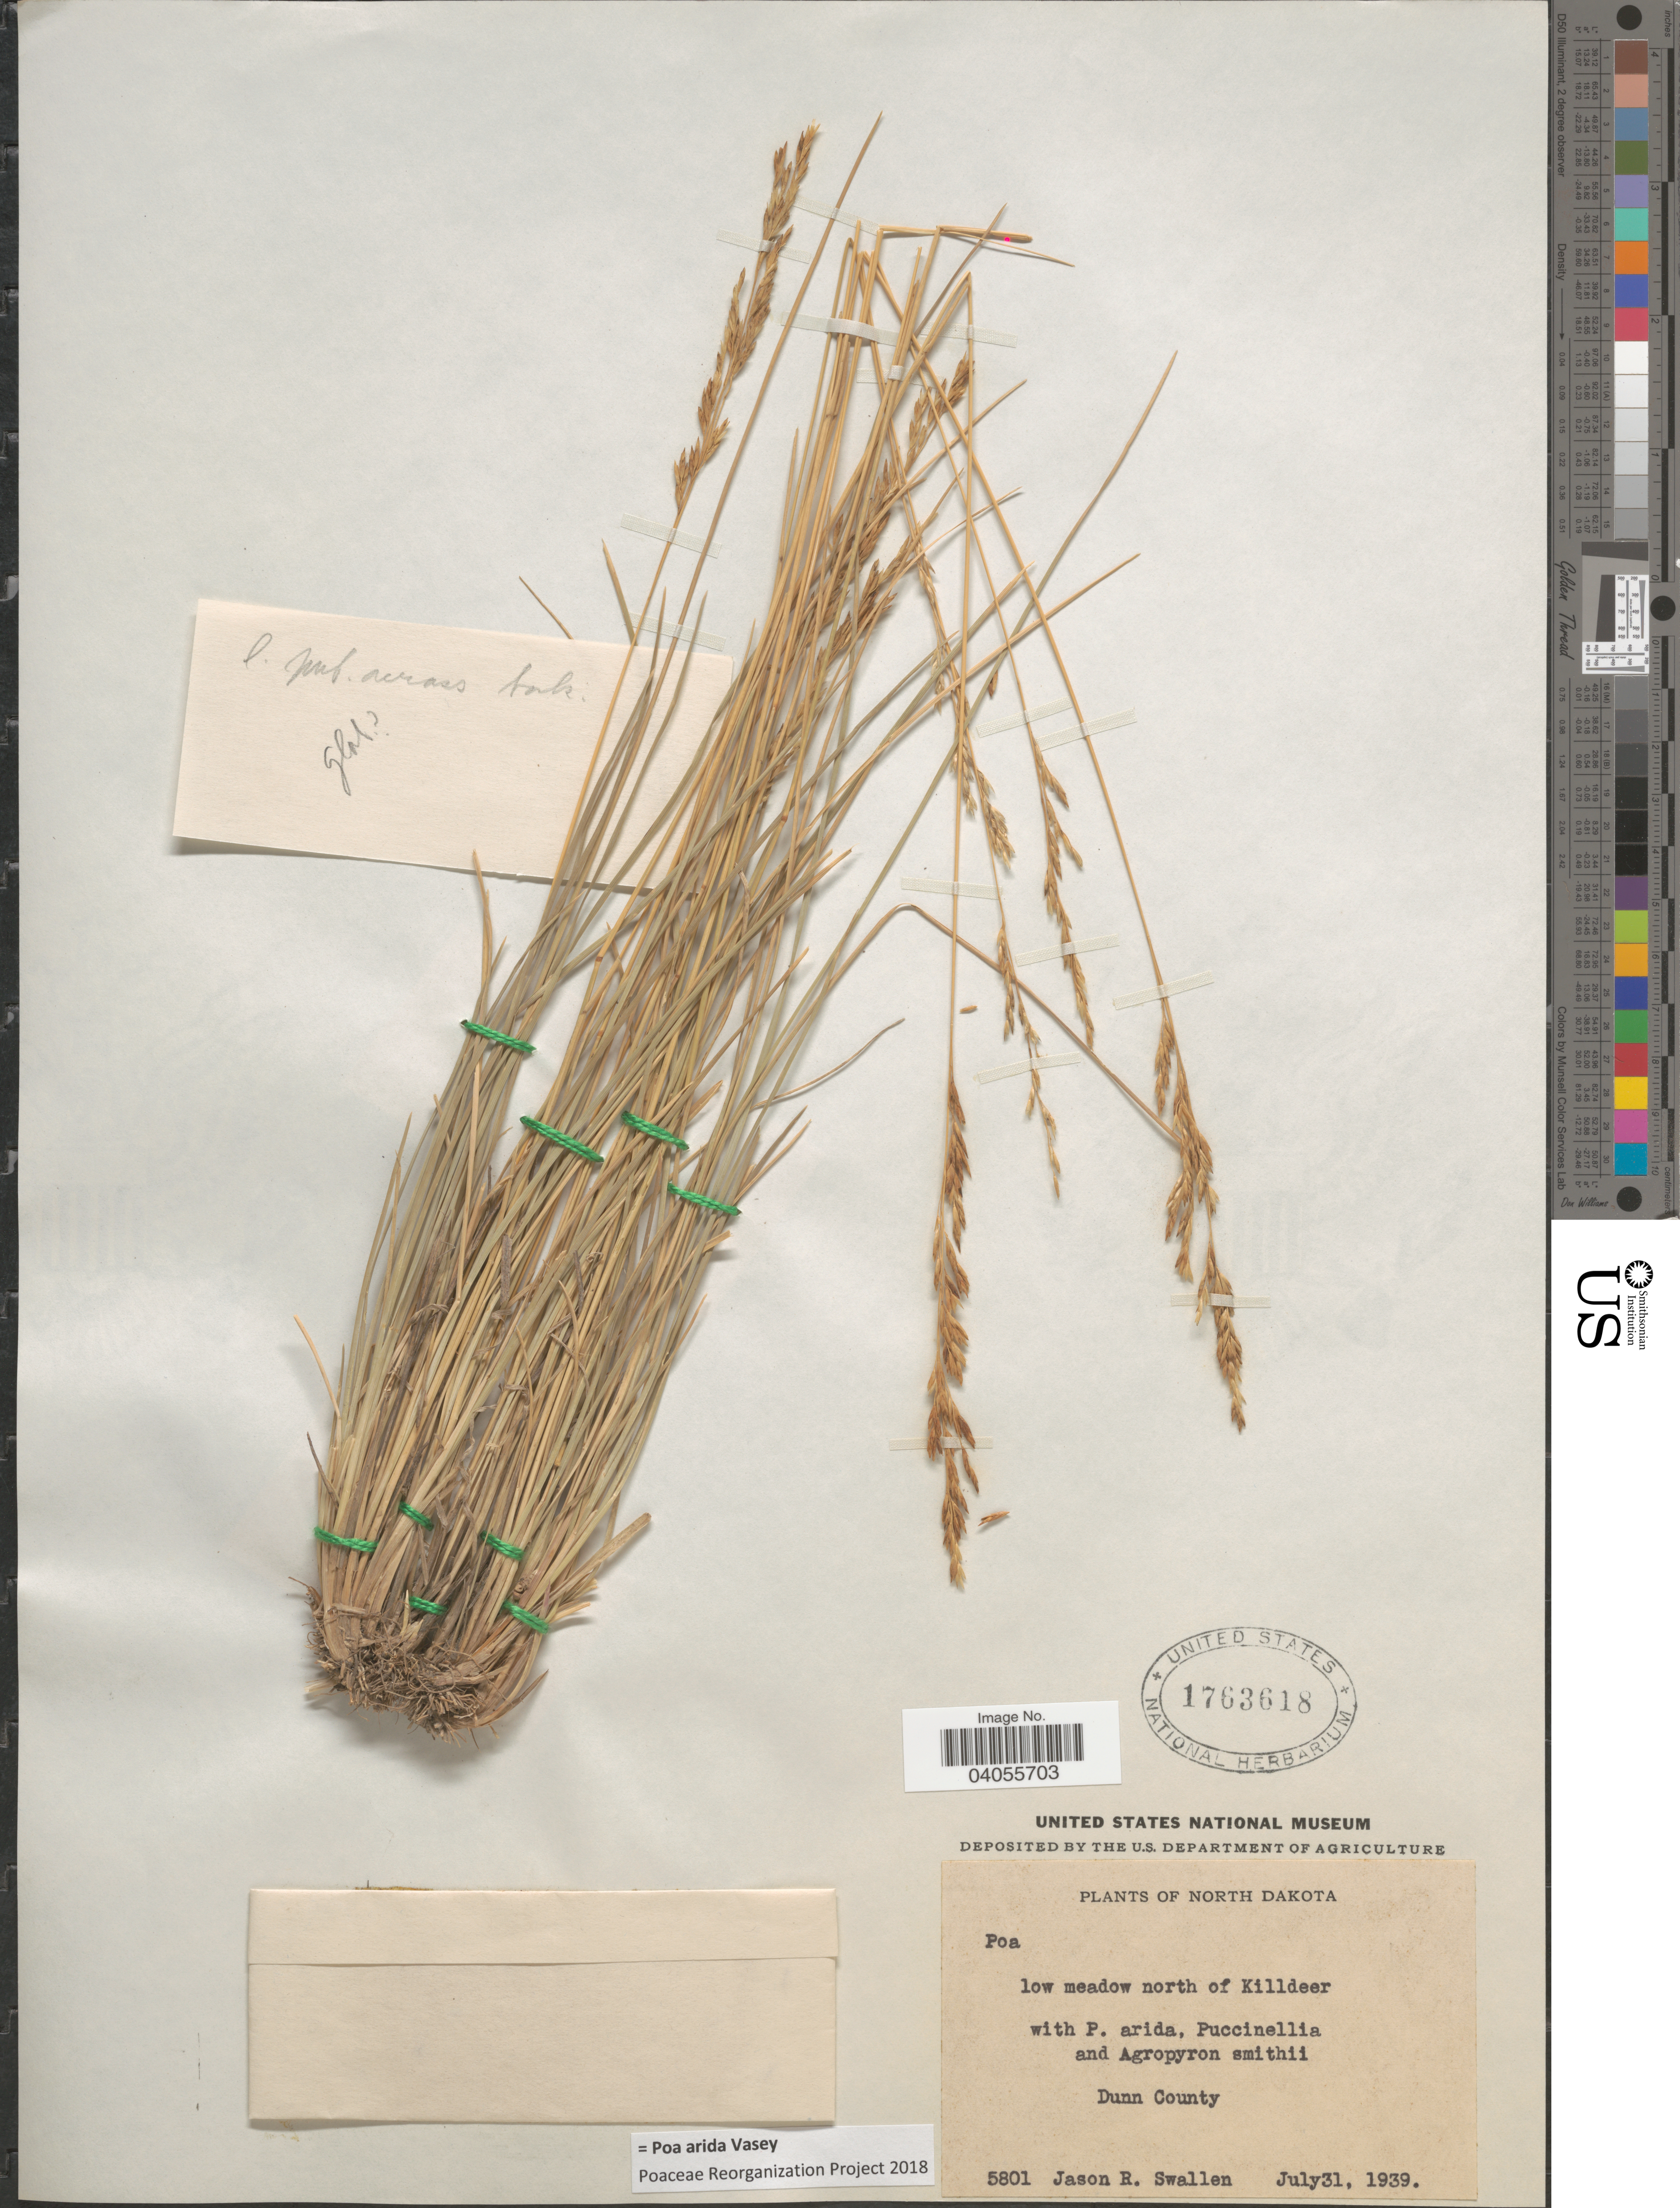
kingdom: Plantae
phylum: Tracheophyta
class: Liliopsida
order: Poales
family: Poaceae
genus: Poa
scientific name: Poa arida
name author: Vasey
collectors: J. R. Swallen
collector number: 5801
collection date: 1939-07-31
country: United States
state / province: North Dakota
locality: Low meadow north of Killdeer. Dunn County.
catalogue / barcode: US 1763618